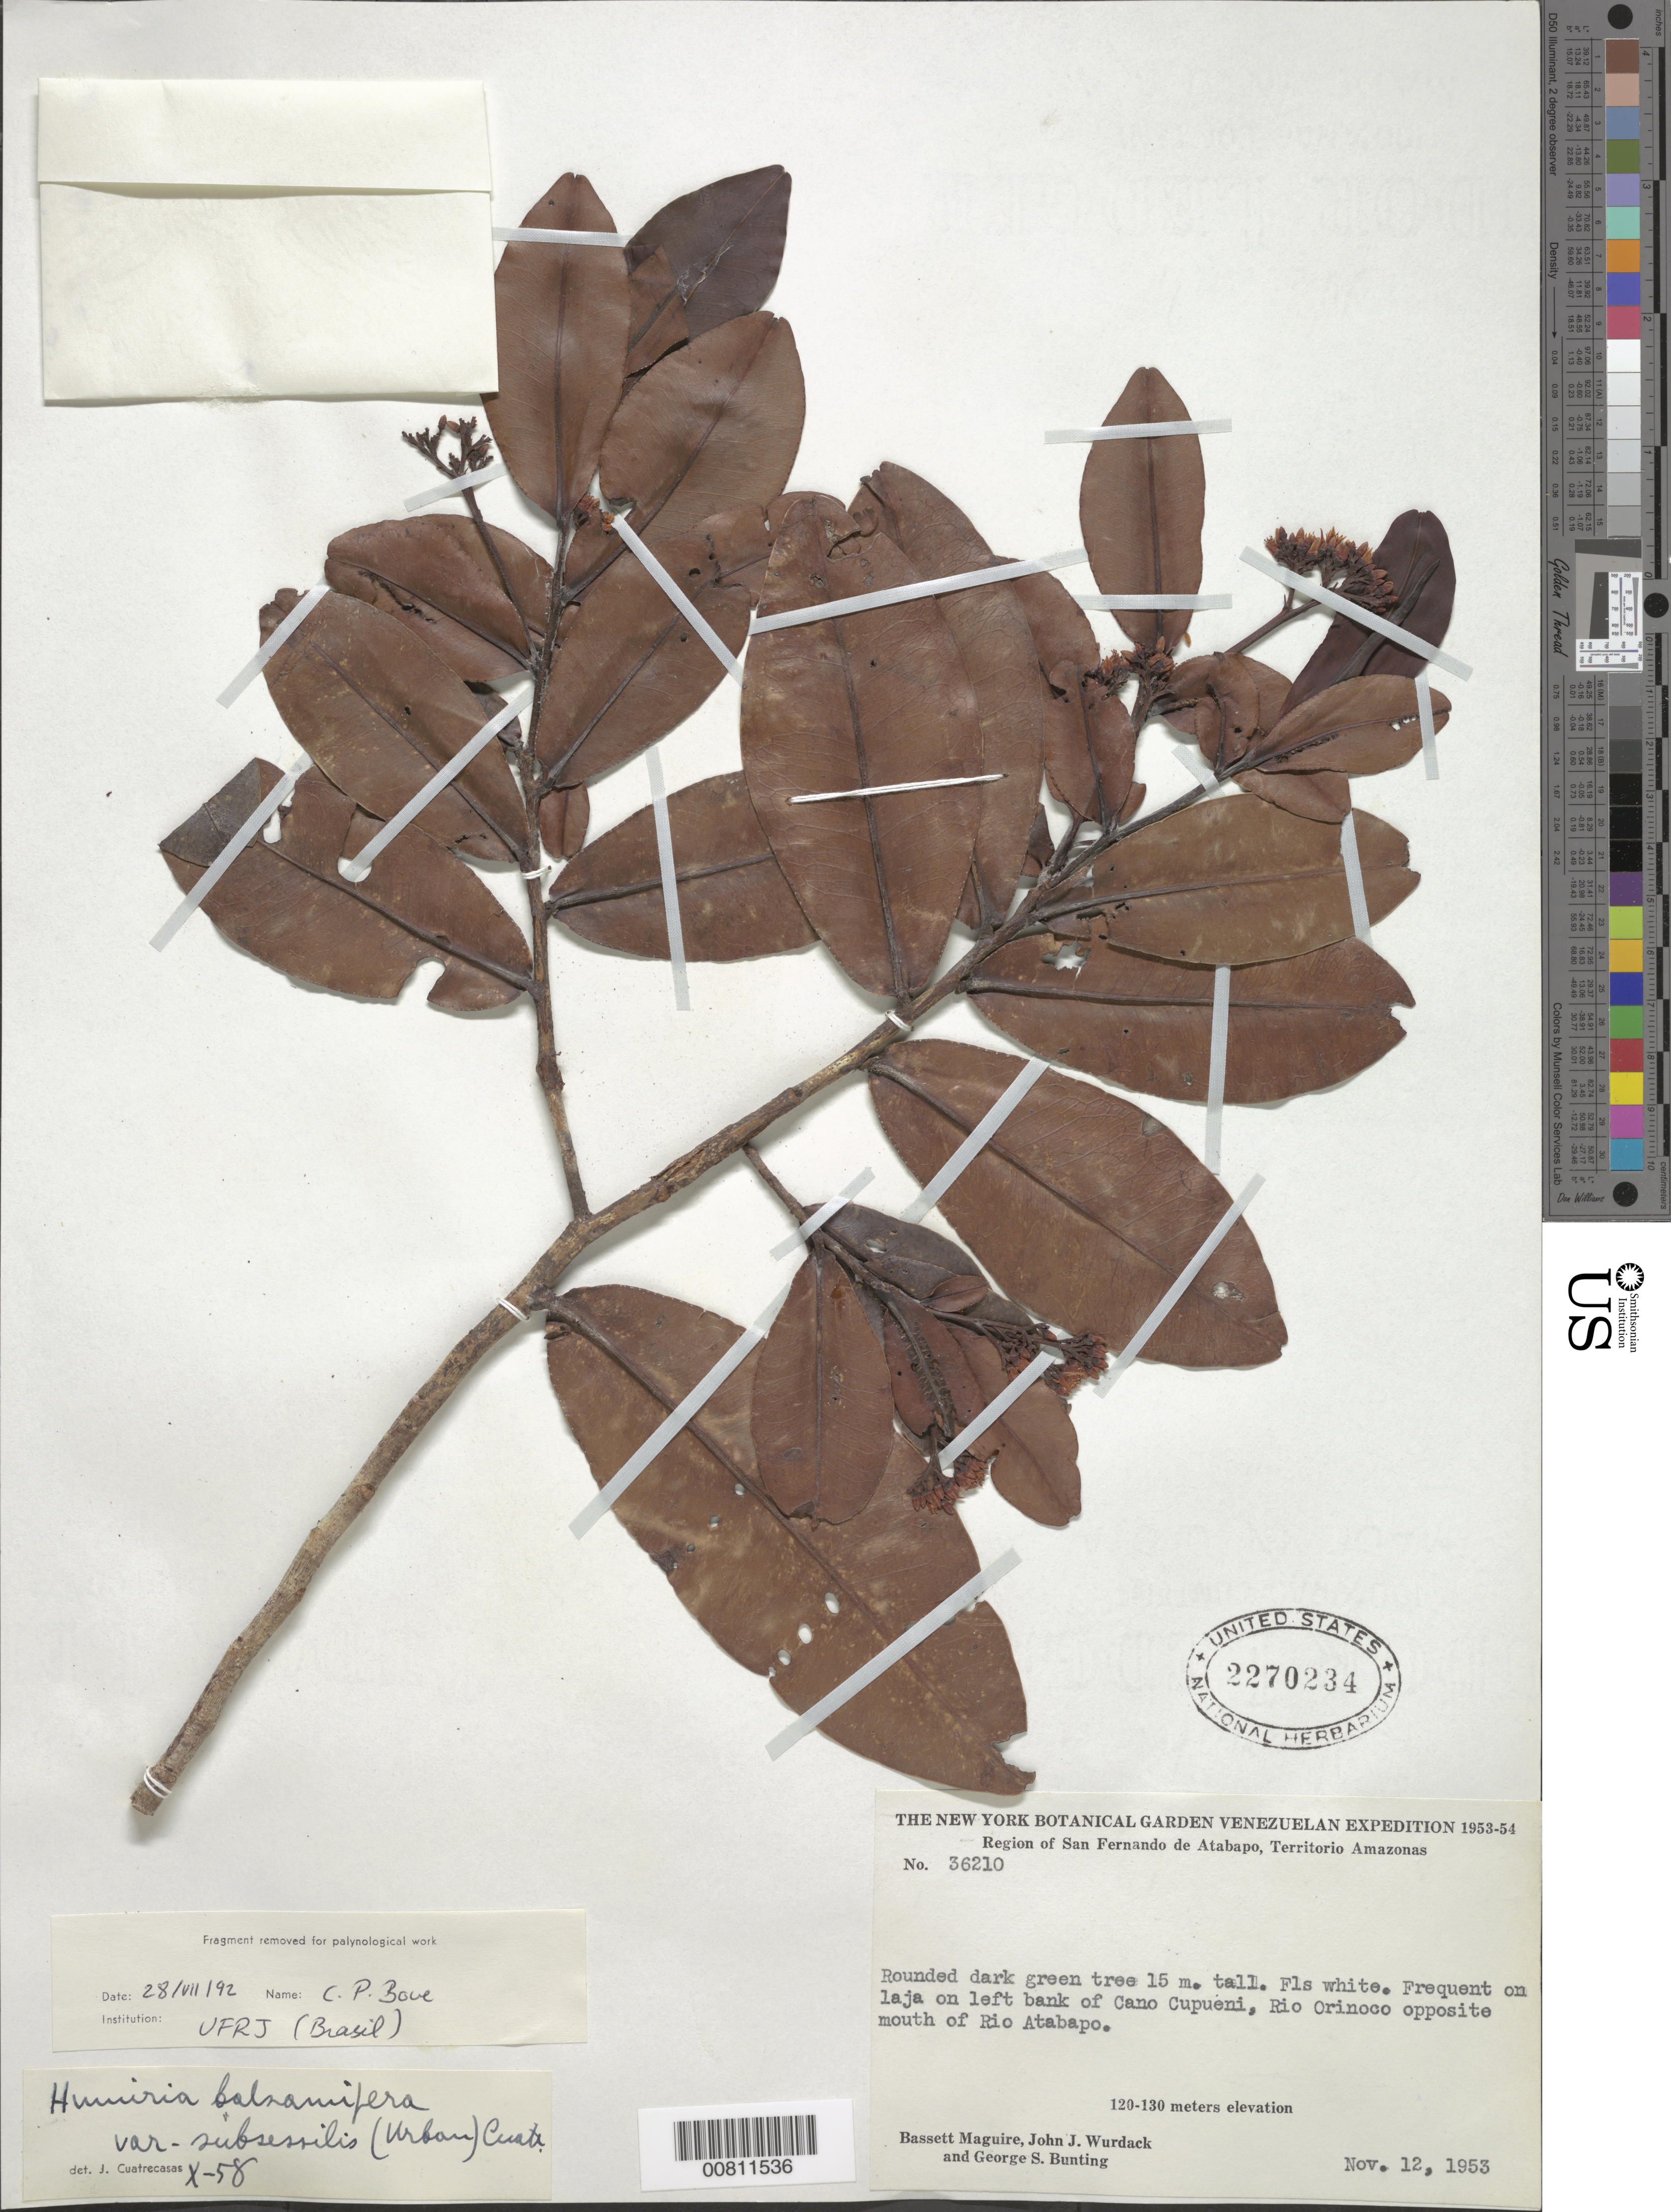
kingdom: Plantae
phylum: Tracheophyta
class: Magnoliopsida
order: Malpighiales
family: Humiriaceae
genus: Humiria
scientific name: Humiria balsamifera var. subsessilis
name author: (Urb.) Cuatrec.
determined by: Cuatrecasas, J.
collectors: B. Maguire, J. J. Wurdack & G. S. Bunting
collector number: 36210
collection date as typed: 12-Nov-53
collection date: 1953-11-12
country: Venezuela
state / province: Amazonas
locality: San Fernando de Atabapo, Caño Cupueni, Río Orinoco opposite mouth of Río Atabapo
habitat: Laja on left bank of caño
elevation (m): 120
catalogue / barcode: US 2270234